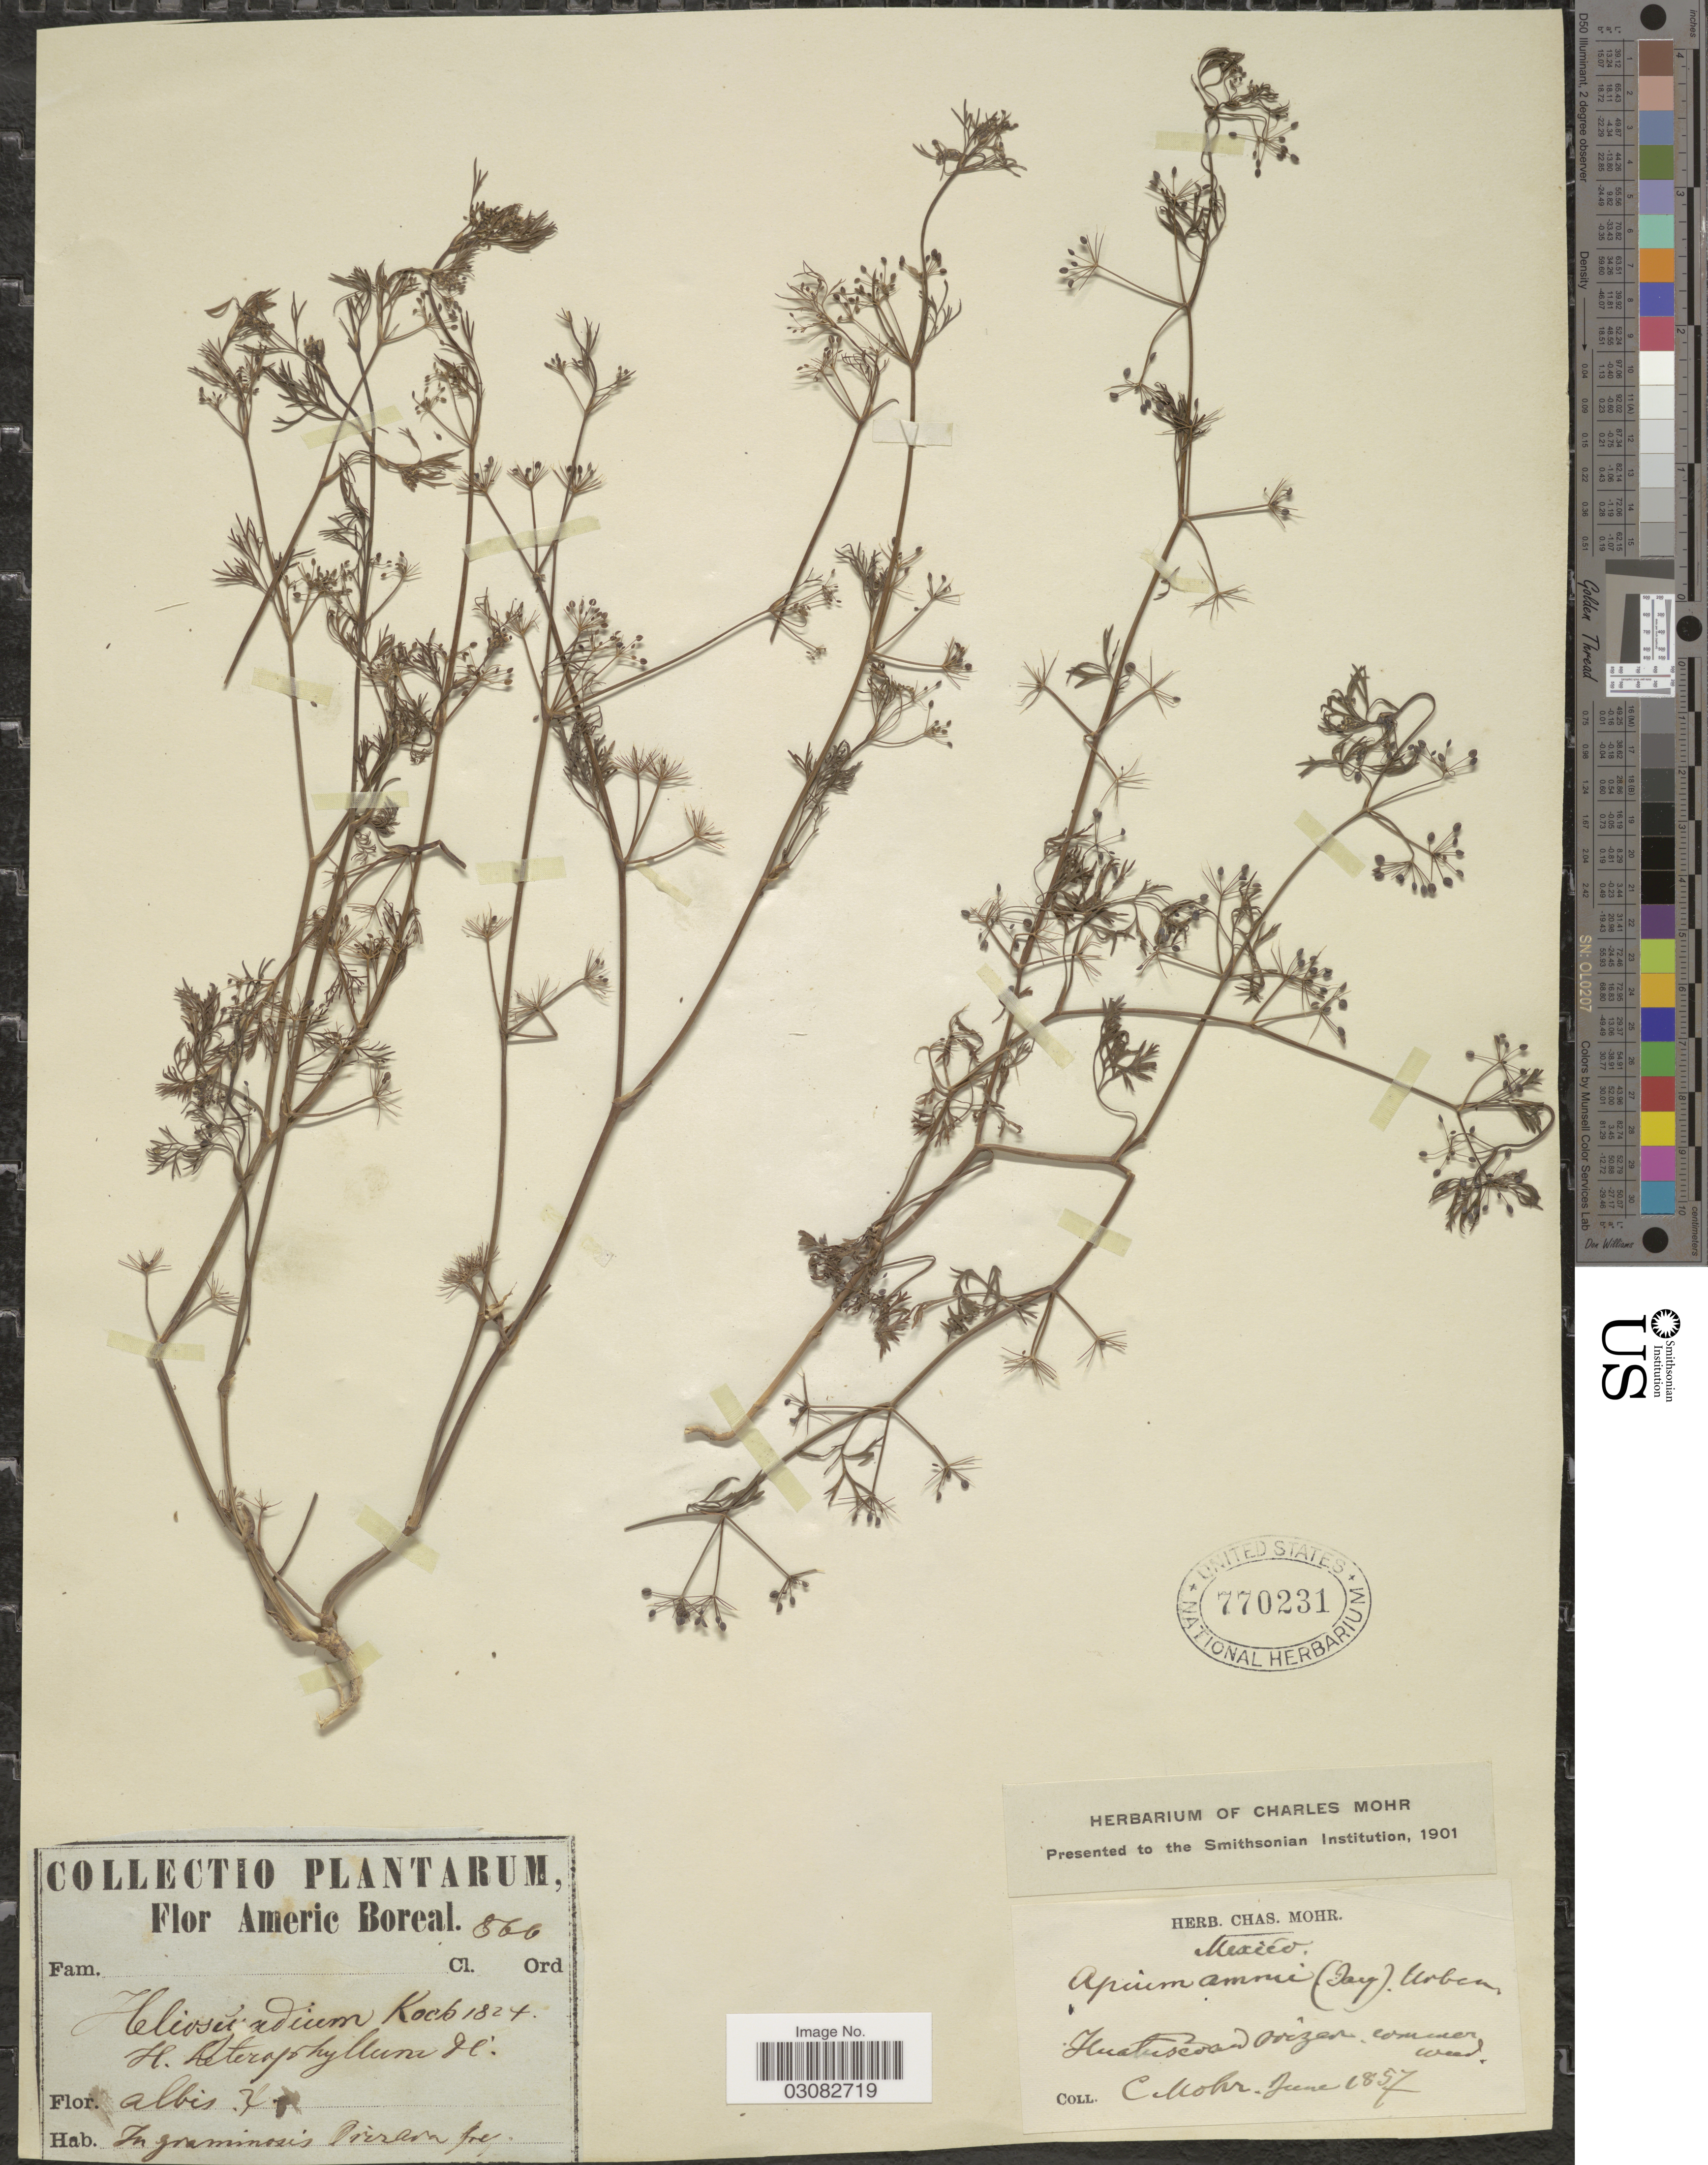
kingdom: Plantae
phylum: Tracheophyta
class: Magnoliopsida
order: Apiales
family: Apiaceae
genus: Apium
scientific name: Apium ammi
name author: (Jacq.) Urb.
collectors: Mohr, C. T. (herbarium)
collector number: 866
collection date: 1857-06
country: Mexico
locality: Huatusco and Orizava. Americ Boreal.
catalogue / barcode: US 770231